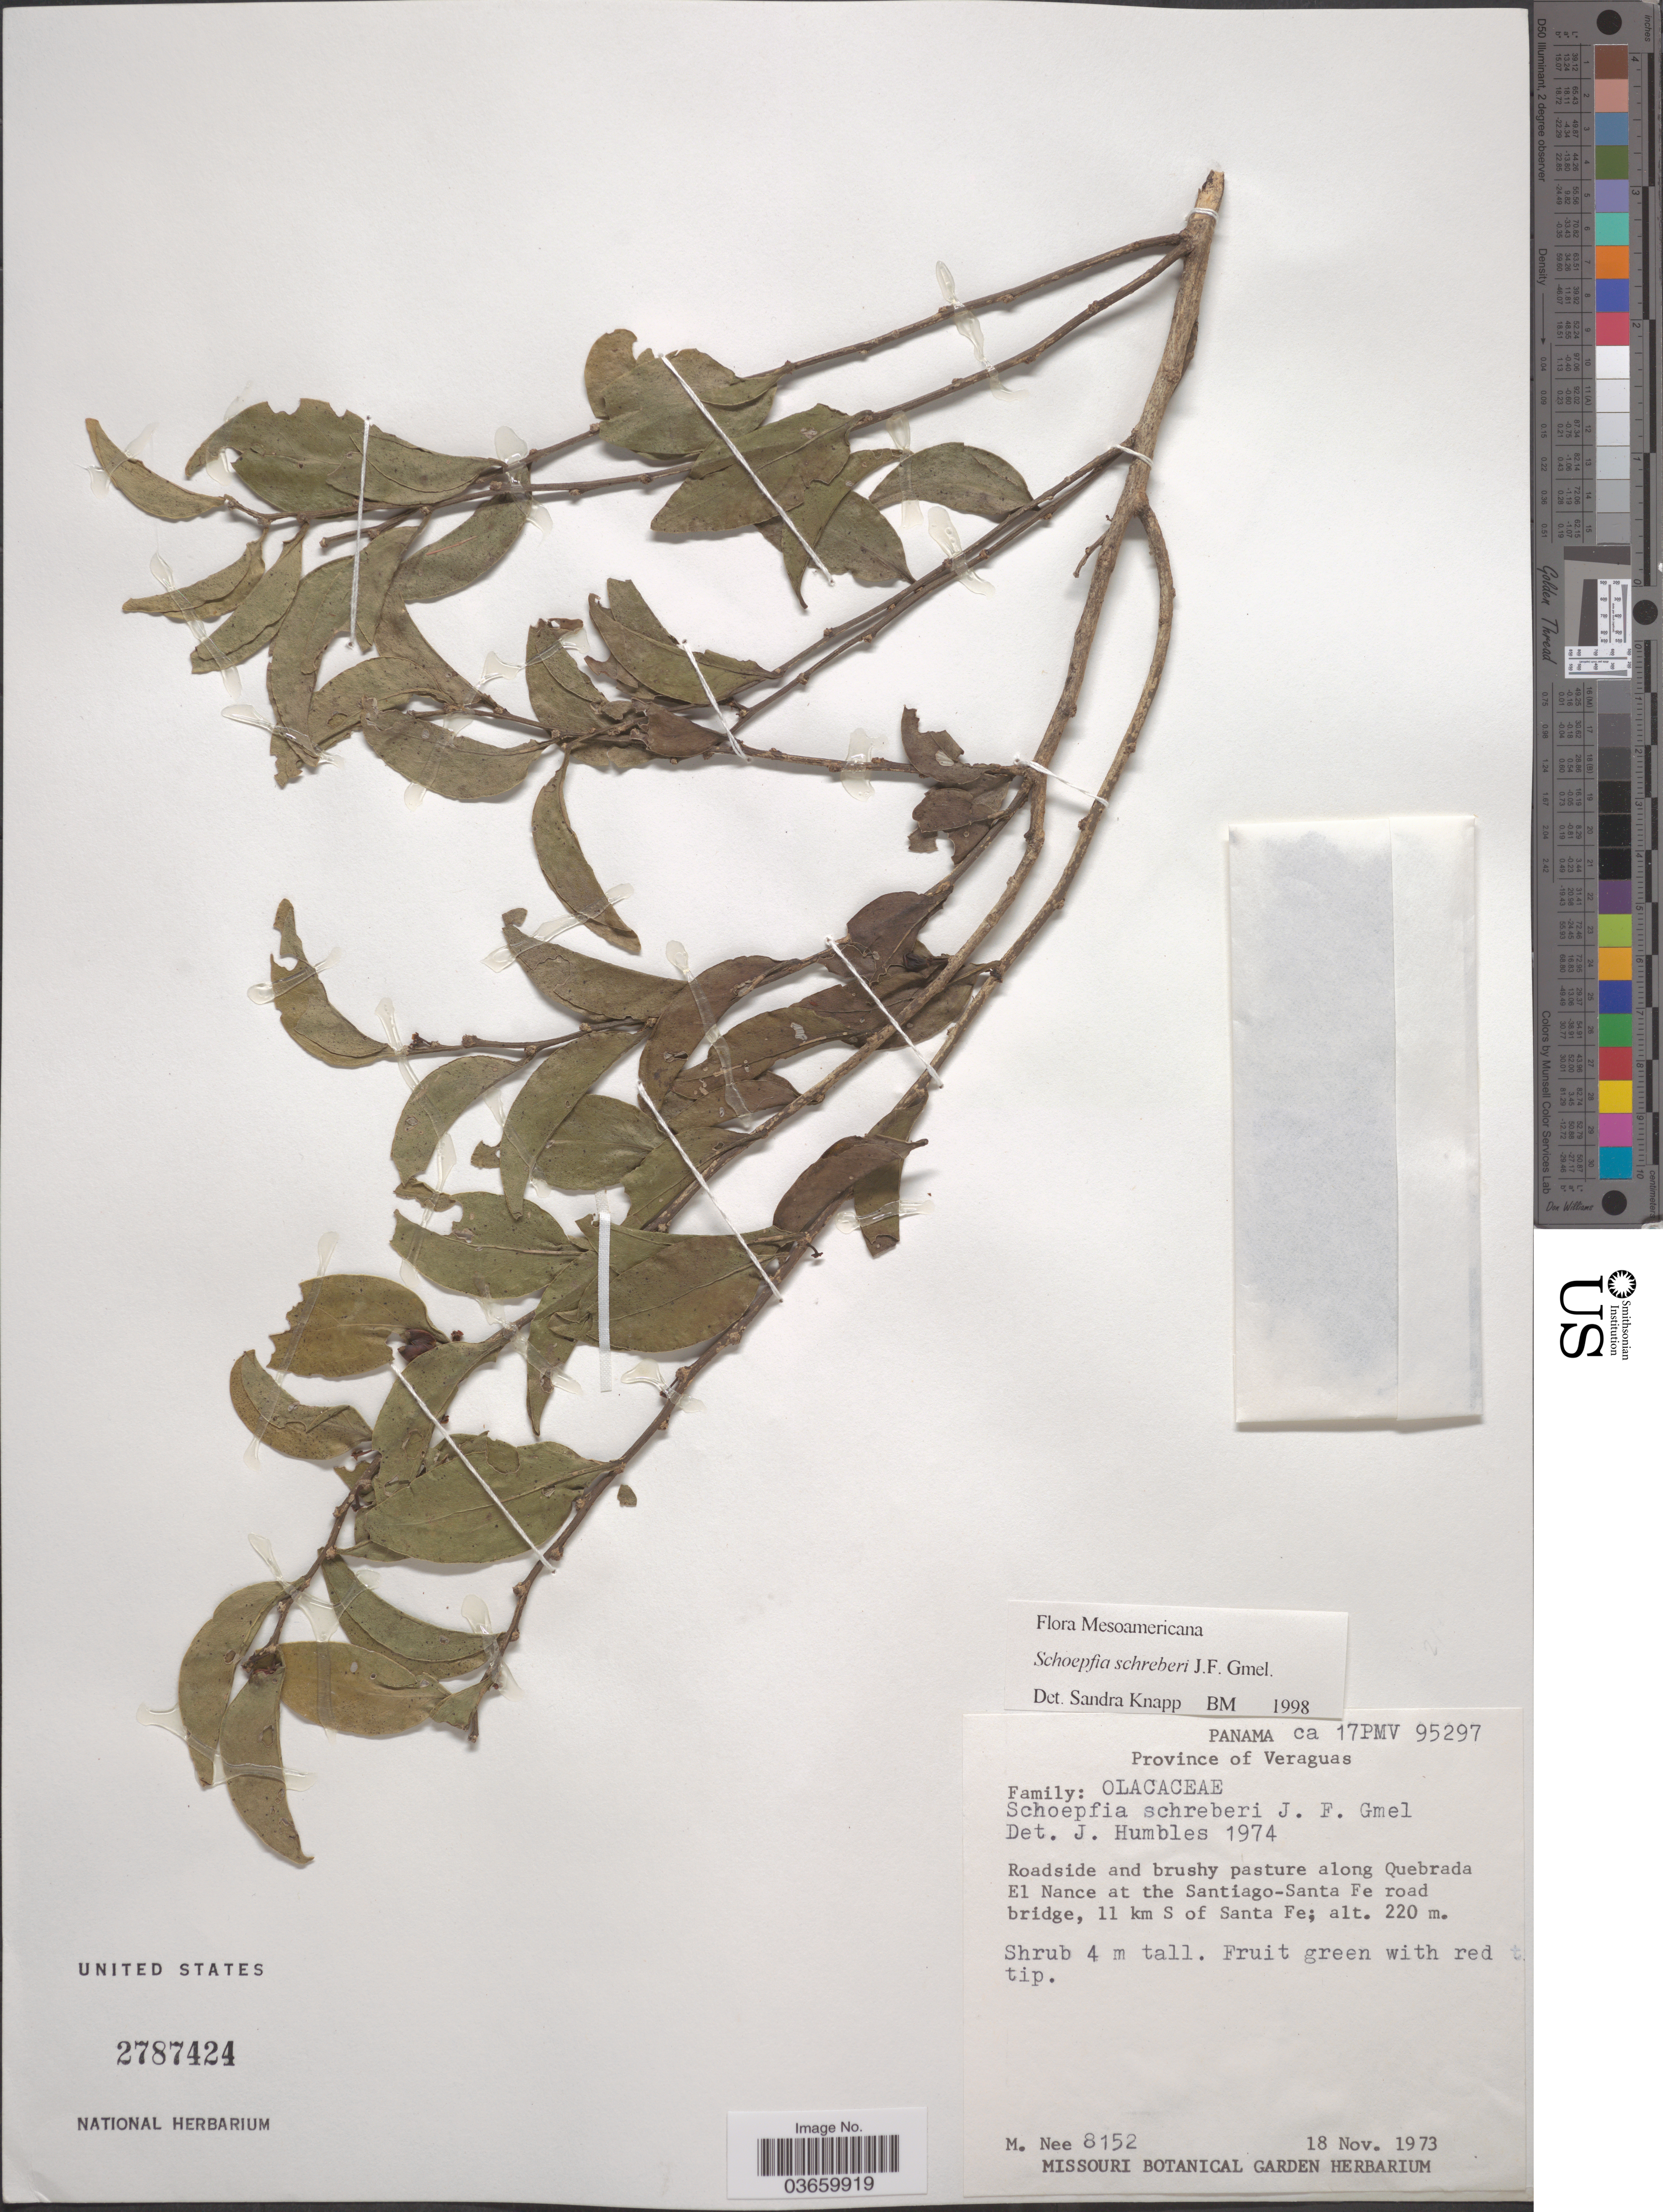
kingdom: Plantae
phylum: Tracheophyta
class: Magnoliopsida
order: Santalales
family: Schoepfiaceae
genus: Schoepfia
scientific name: Schoepfia schreberi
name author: J.F. Gmel.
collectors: M. Nee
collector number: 8152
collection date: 1973-11-18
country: Panama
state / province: Veraguas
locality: Roadside and brushy pasture along Quebrada El Nance at the Santiago-Santa Fe road bridge, 11 km S of Santa Fe.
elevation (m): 220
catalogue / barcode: US 2787424